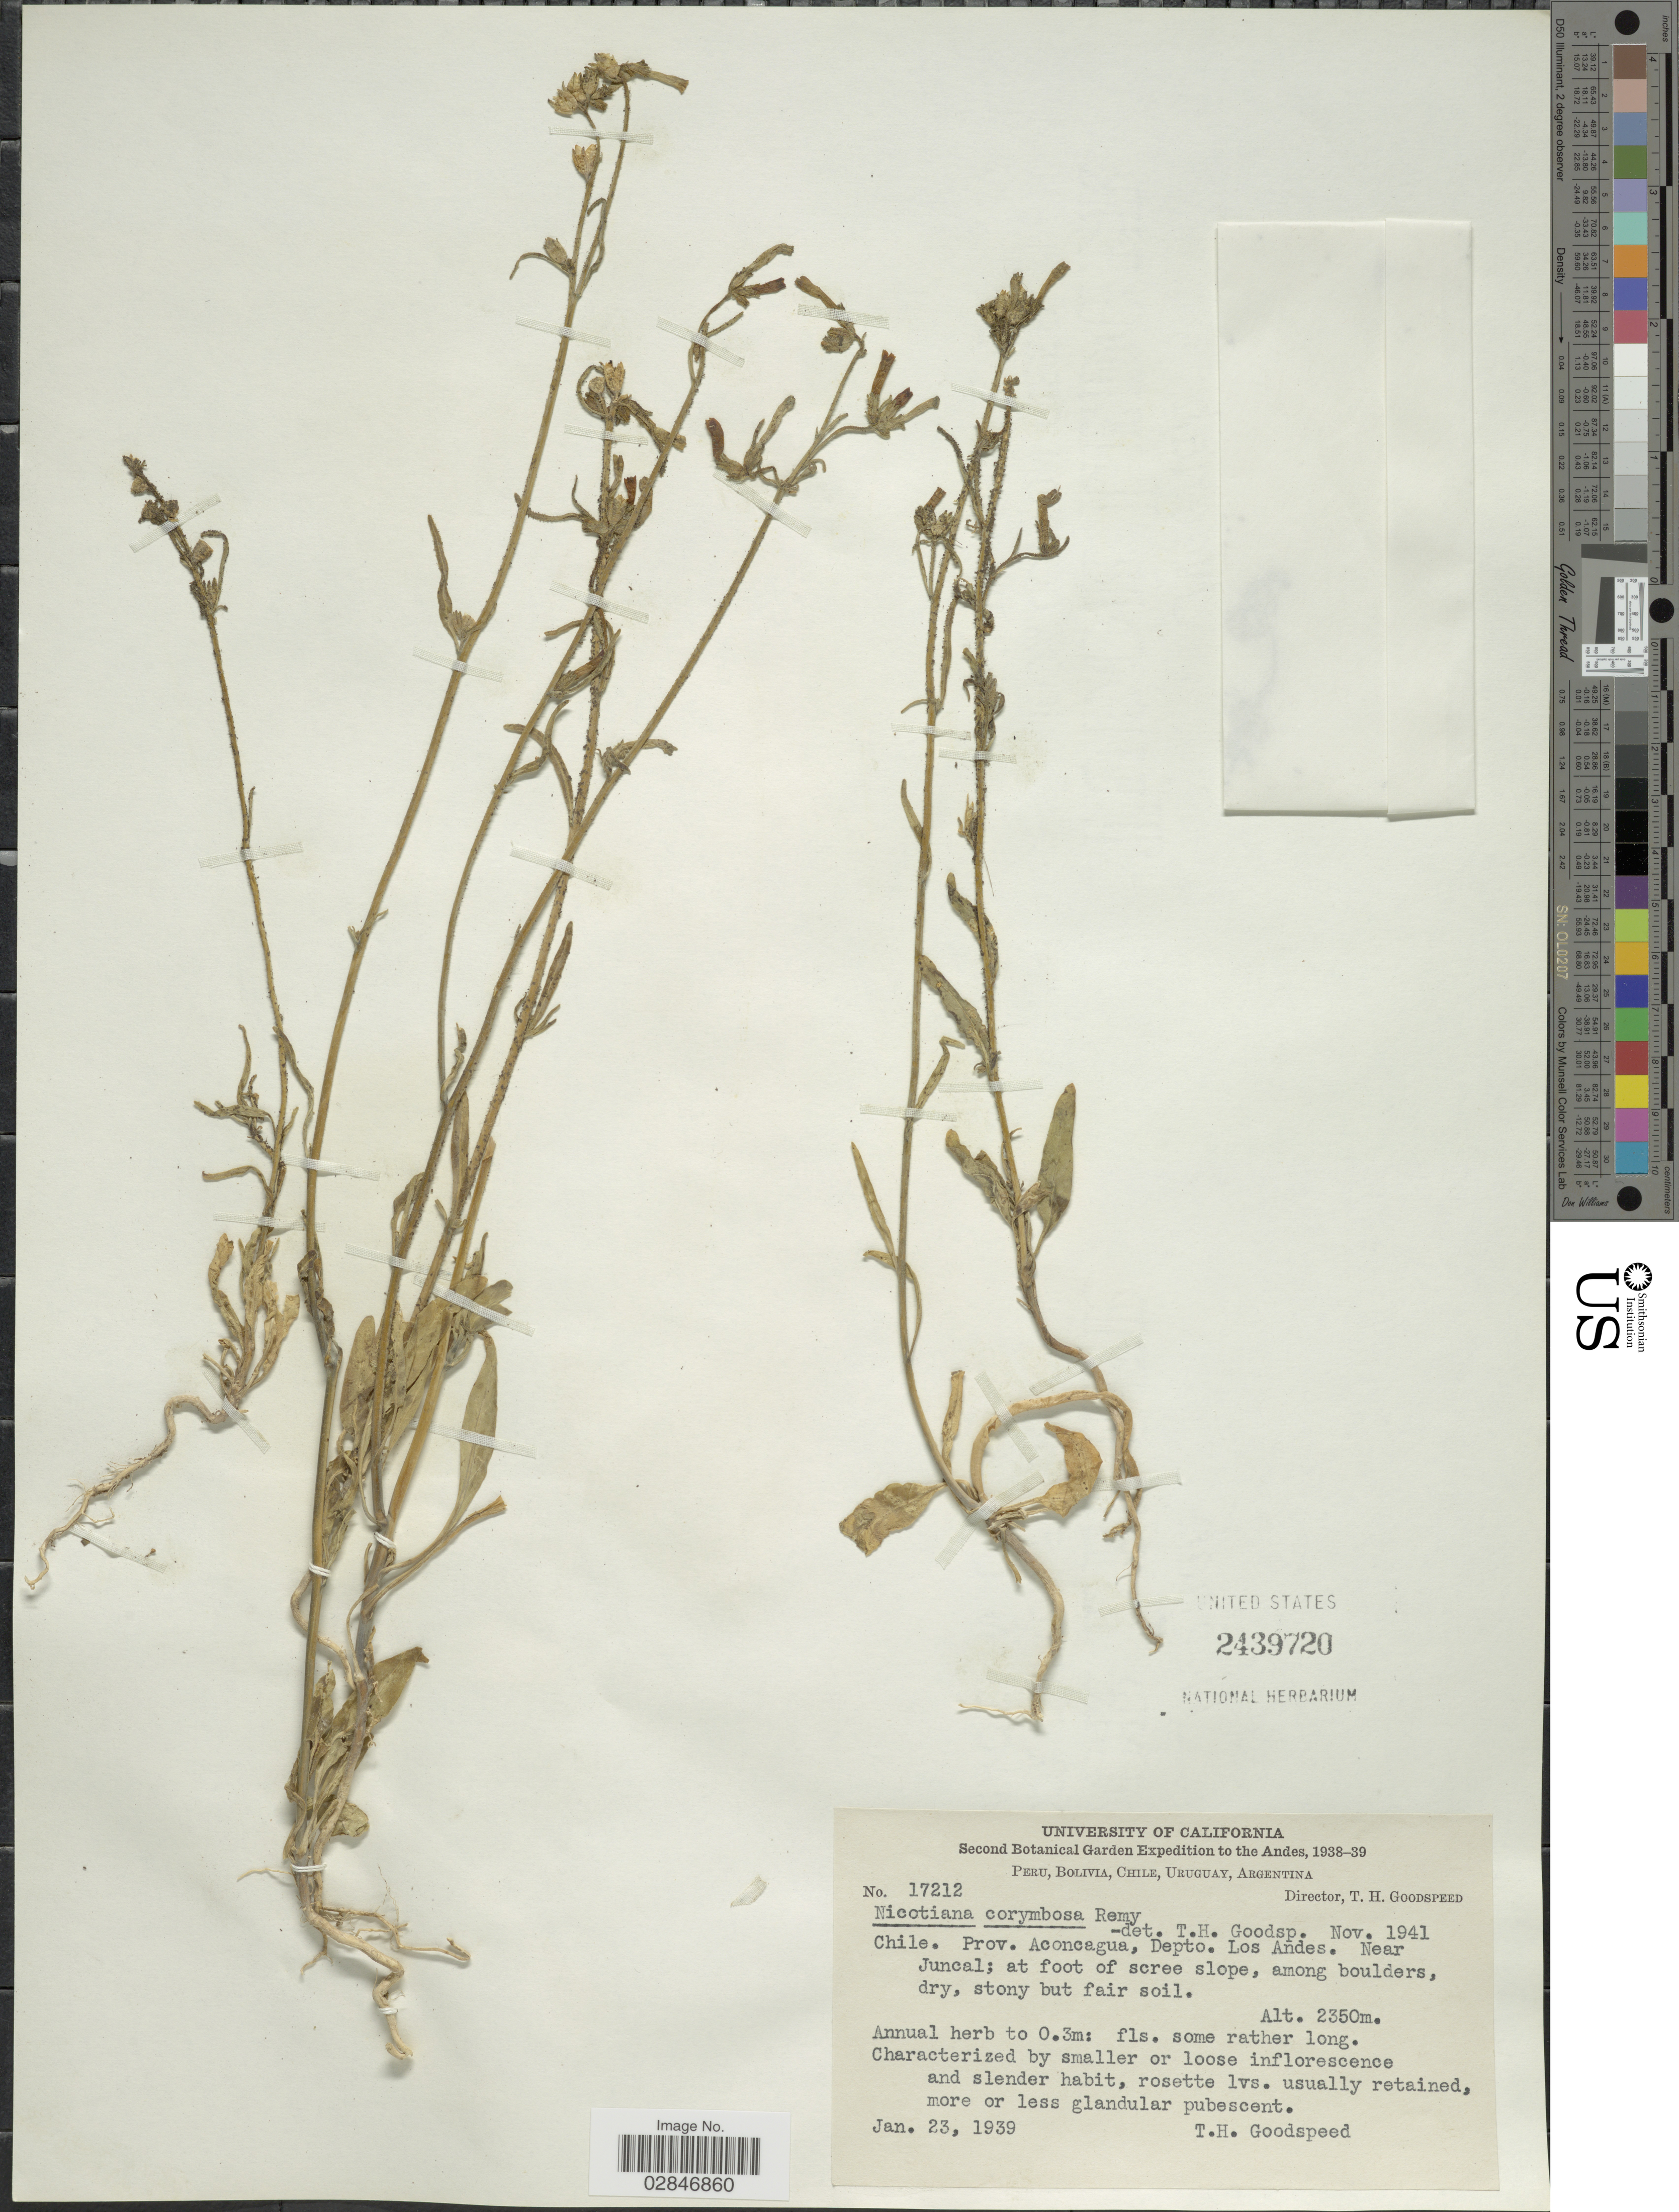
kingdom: Plantae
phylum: Tracheophyta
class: Magnoliopsida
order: Solanales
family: Solanaceae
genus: Nicotiana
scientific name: Nicotiana corymbosa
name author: J. Rémy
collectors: T. Goodspeed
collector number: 17212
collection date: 1939-01-23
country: Chile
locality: The Andes, Prov. Aconcagua, Depto. Los Andes. Near Juncal.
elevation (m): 2350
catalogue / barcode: US 2439720